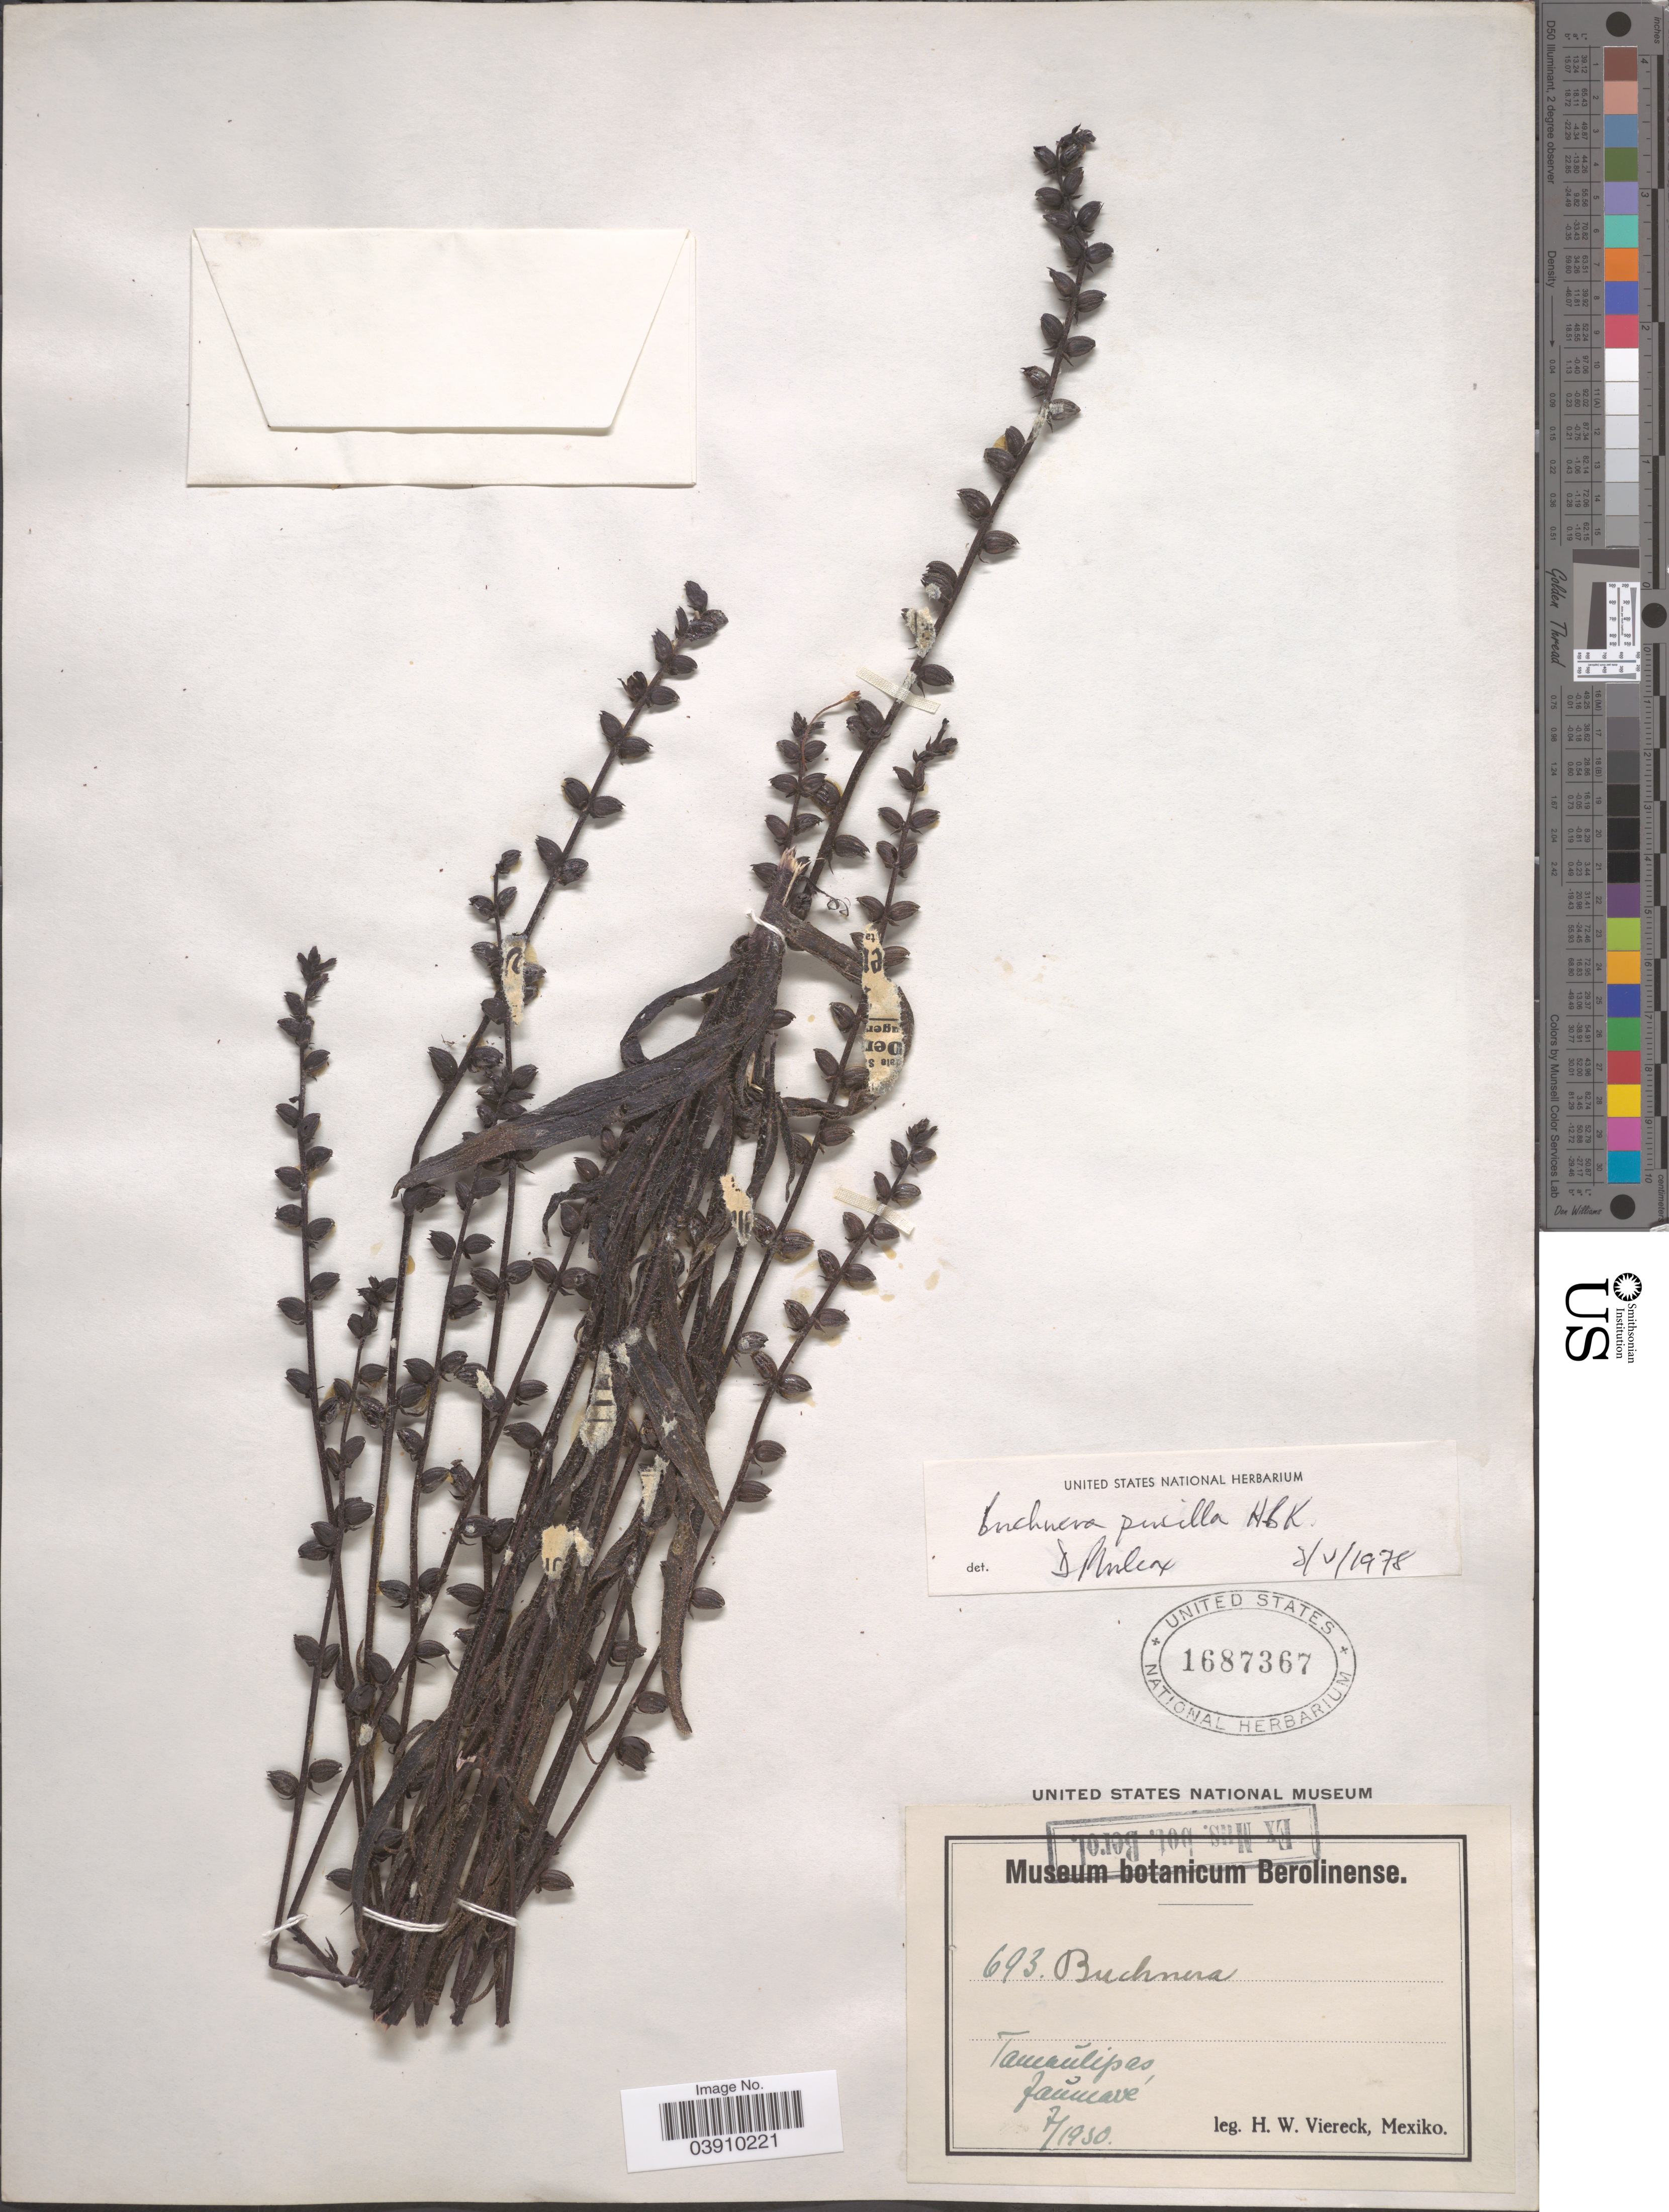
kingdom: Plantae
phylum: Tracheophyta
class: Magnoliopsida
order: Lamiales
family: Orobanchaceae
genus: Buchnera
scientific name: Buchnera pusilla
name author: Kunth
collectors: H. W. Viereck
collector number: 693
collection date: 1930-07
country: Mexico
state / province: Tamaulipas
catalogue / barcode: US 1687367